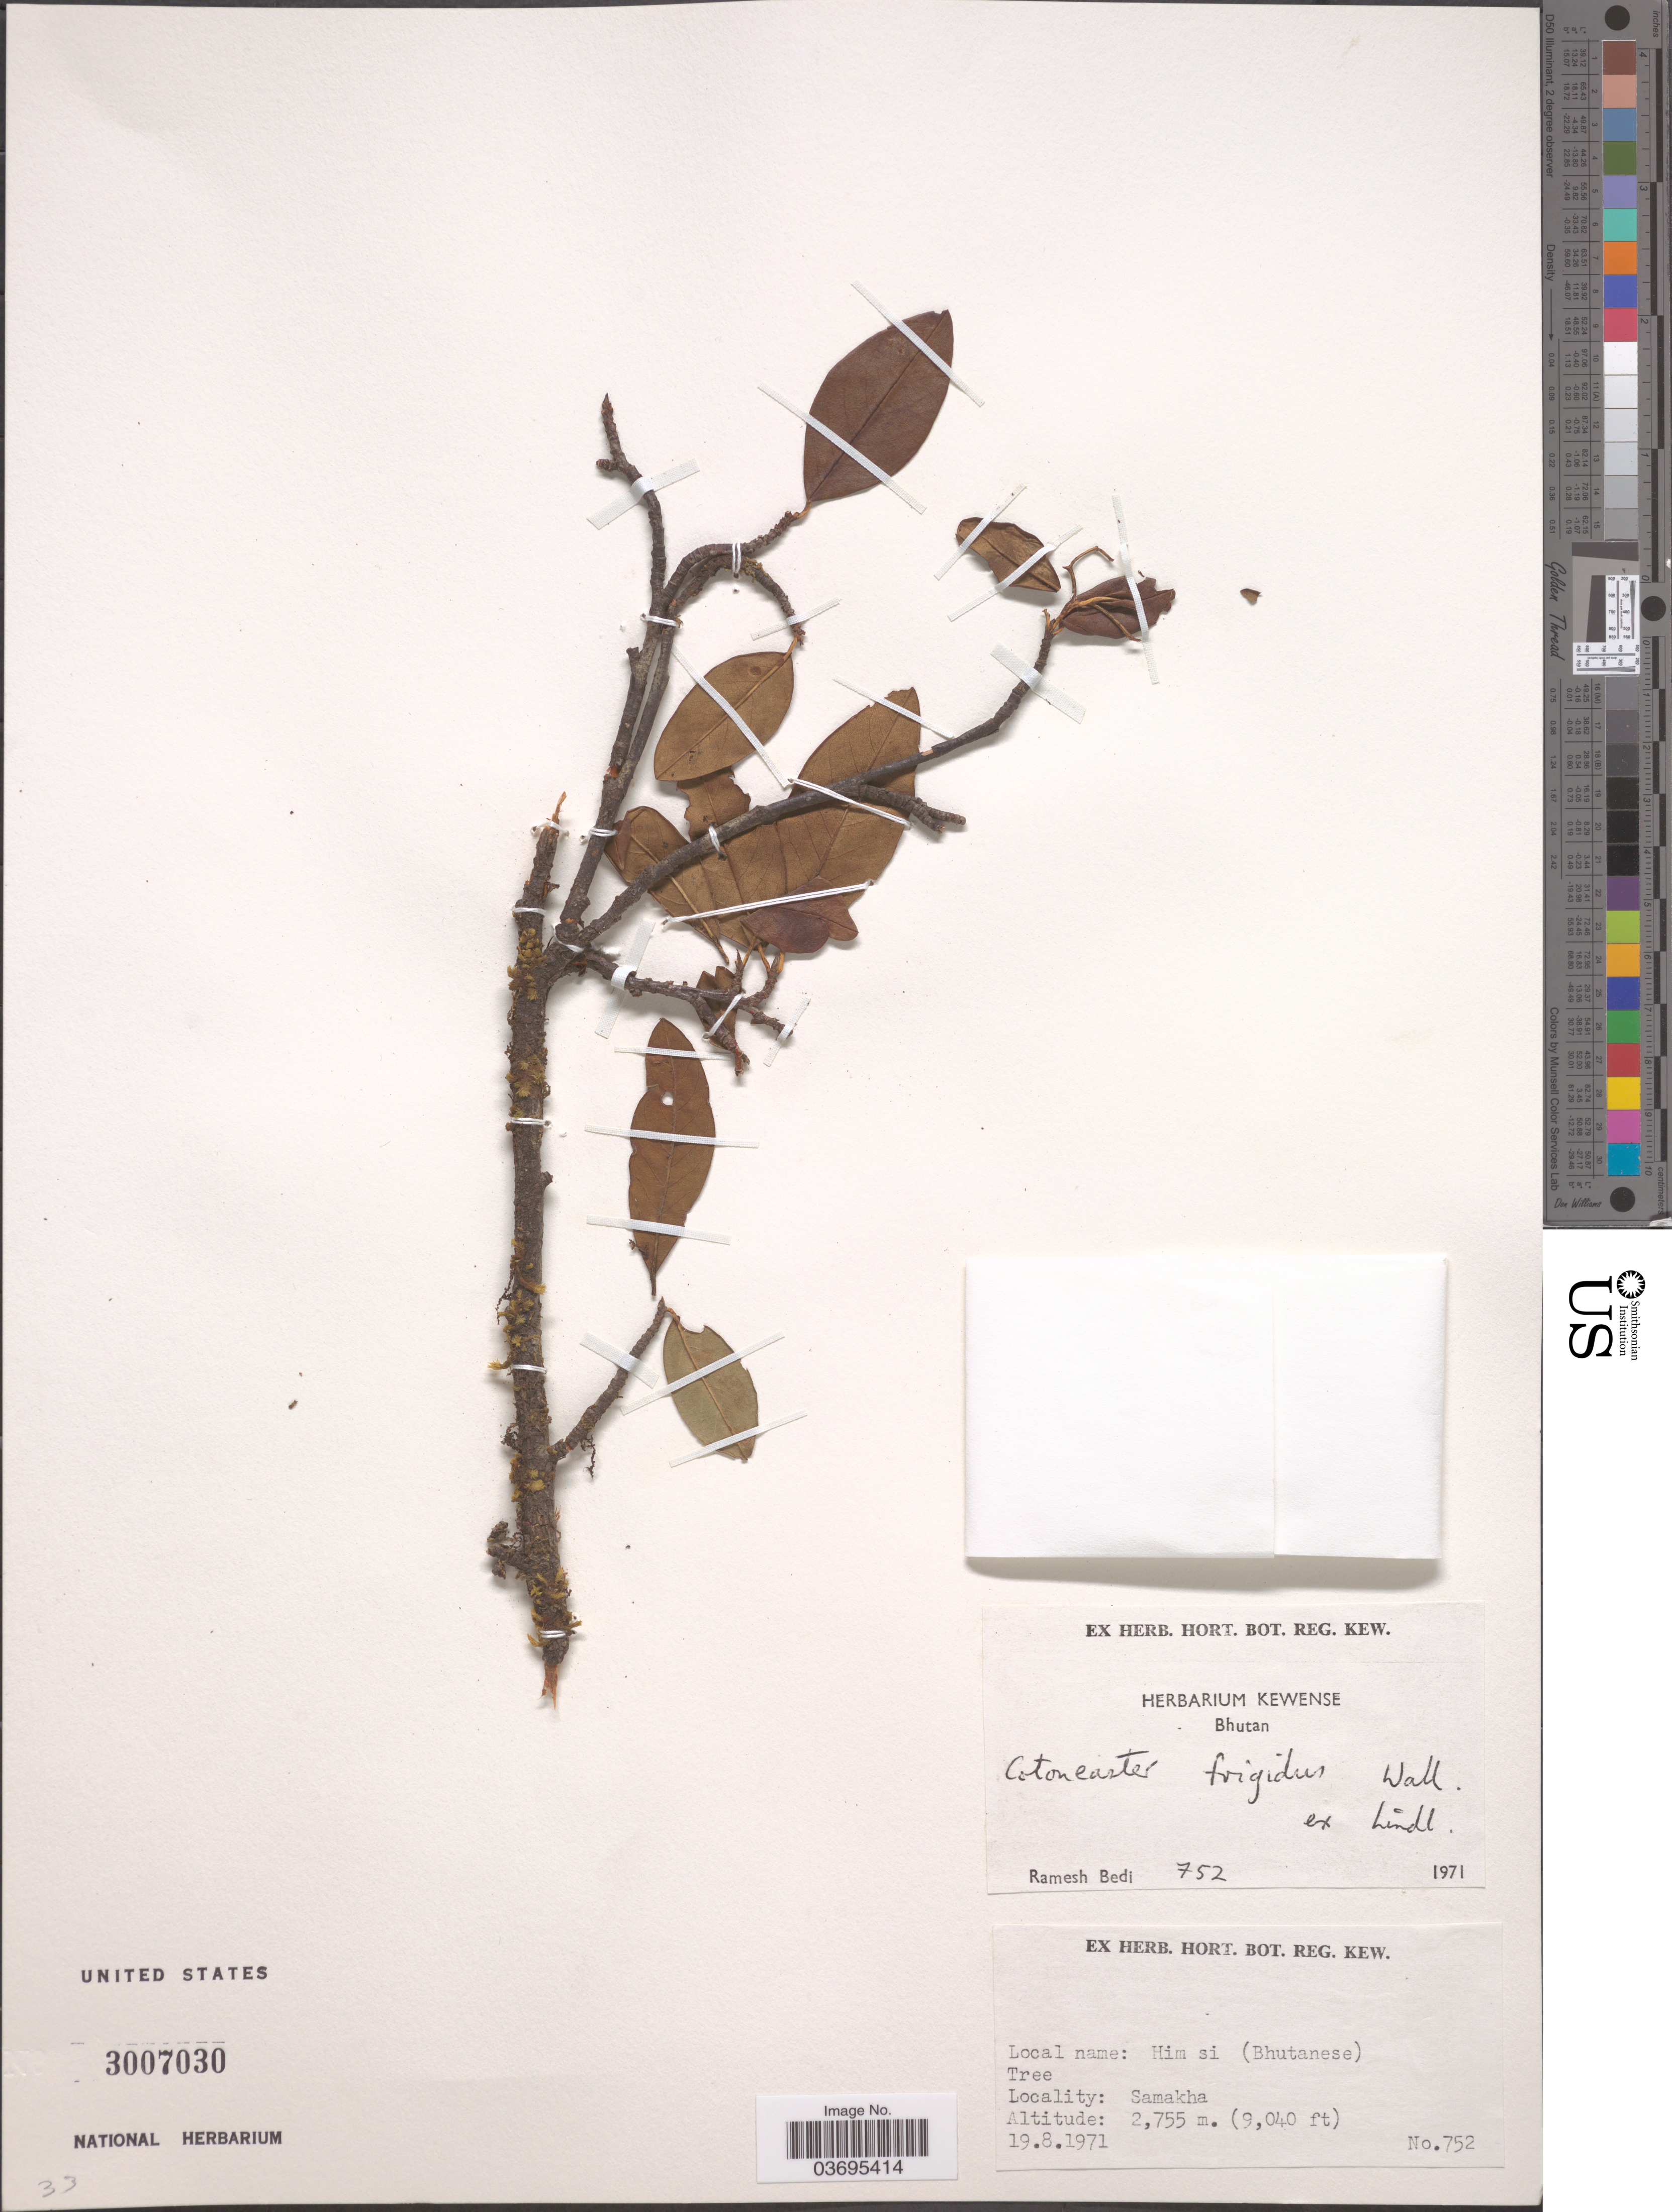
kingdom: Plantae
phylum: Tracheophyta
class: Magnoliopsida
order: Rosales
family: Rosaceae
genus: Cotoneaster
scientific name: Cotoneaster frigidus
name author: Wall. ex Lindl.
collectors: B. Ramesh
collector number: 752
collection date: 1971-08-19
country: Bhutan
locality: Samakha.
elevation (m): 2755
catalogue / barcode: US 3007030